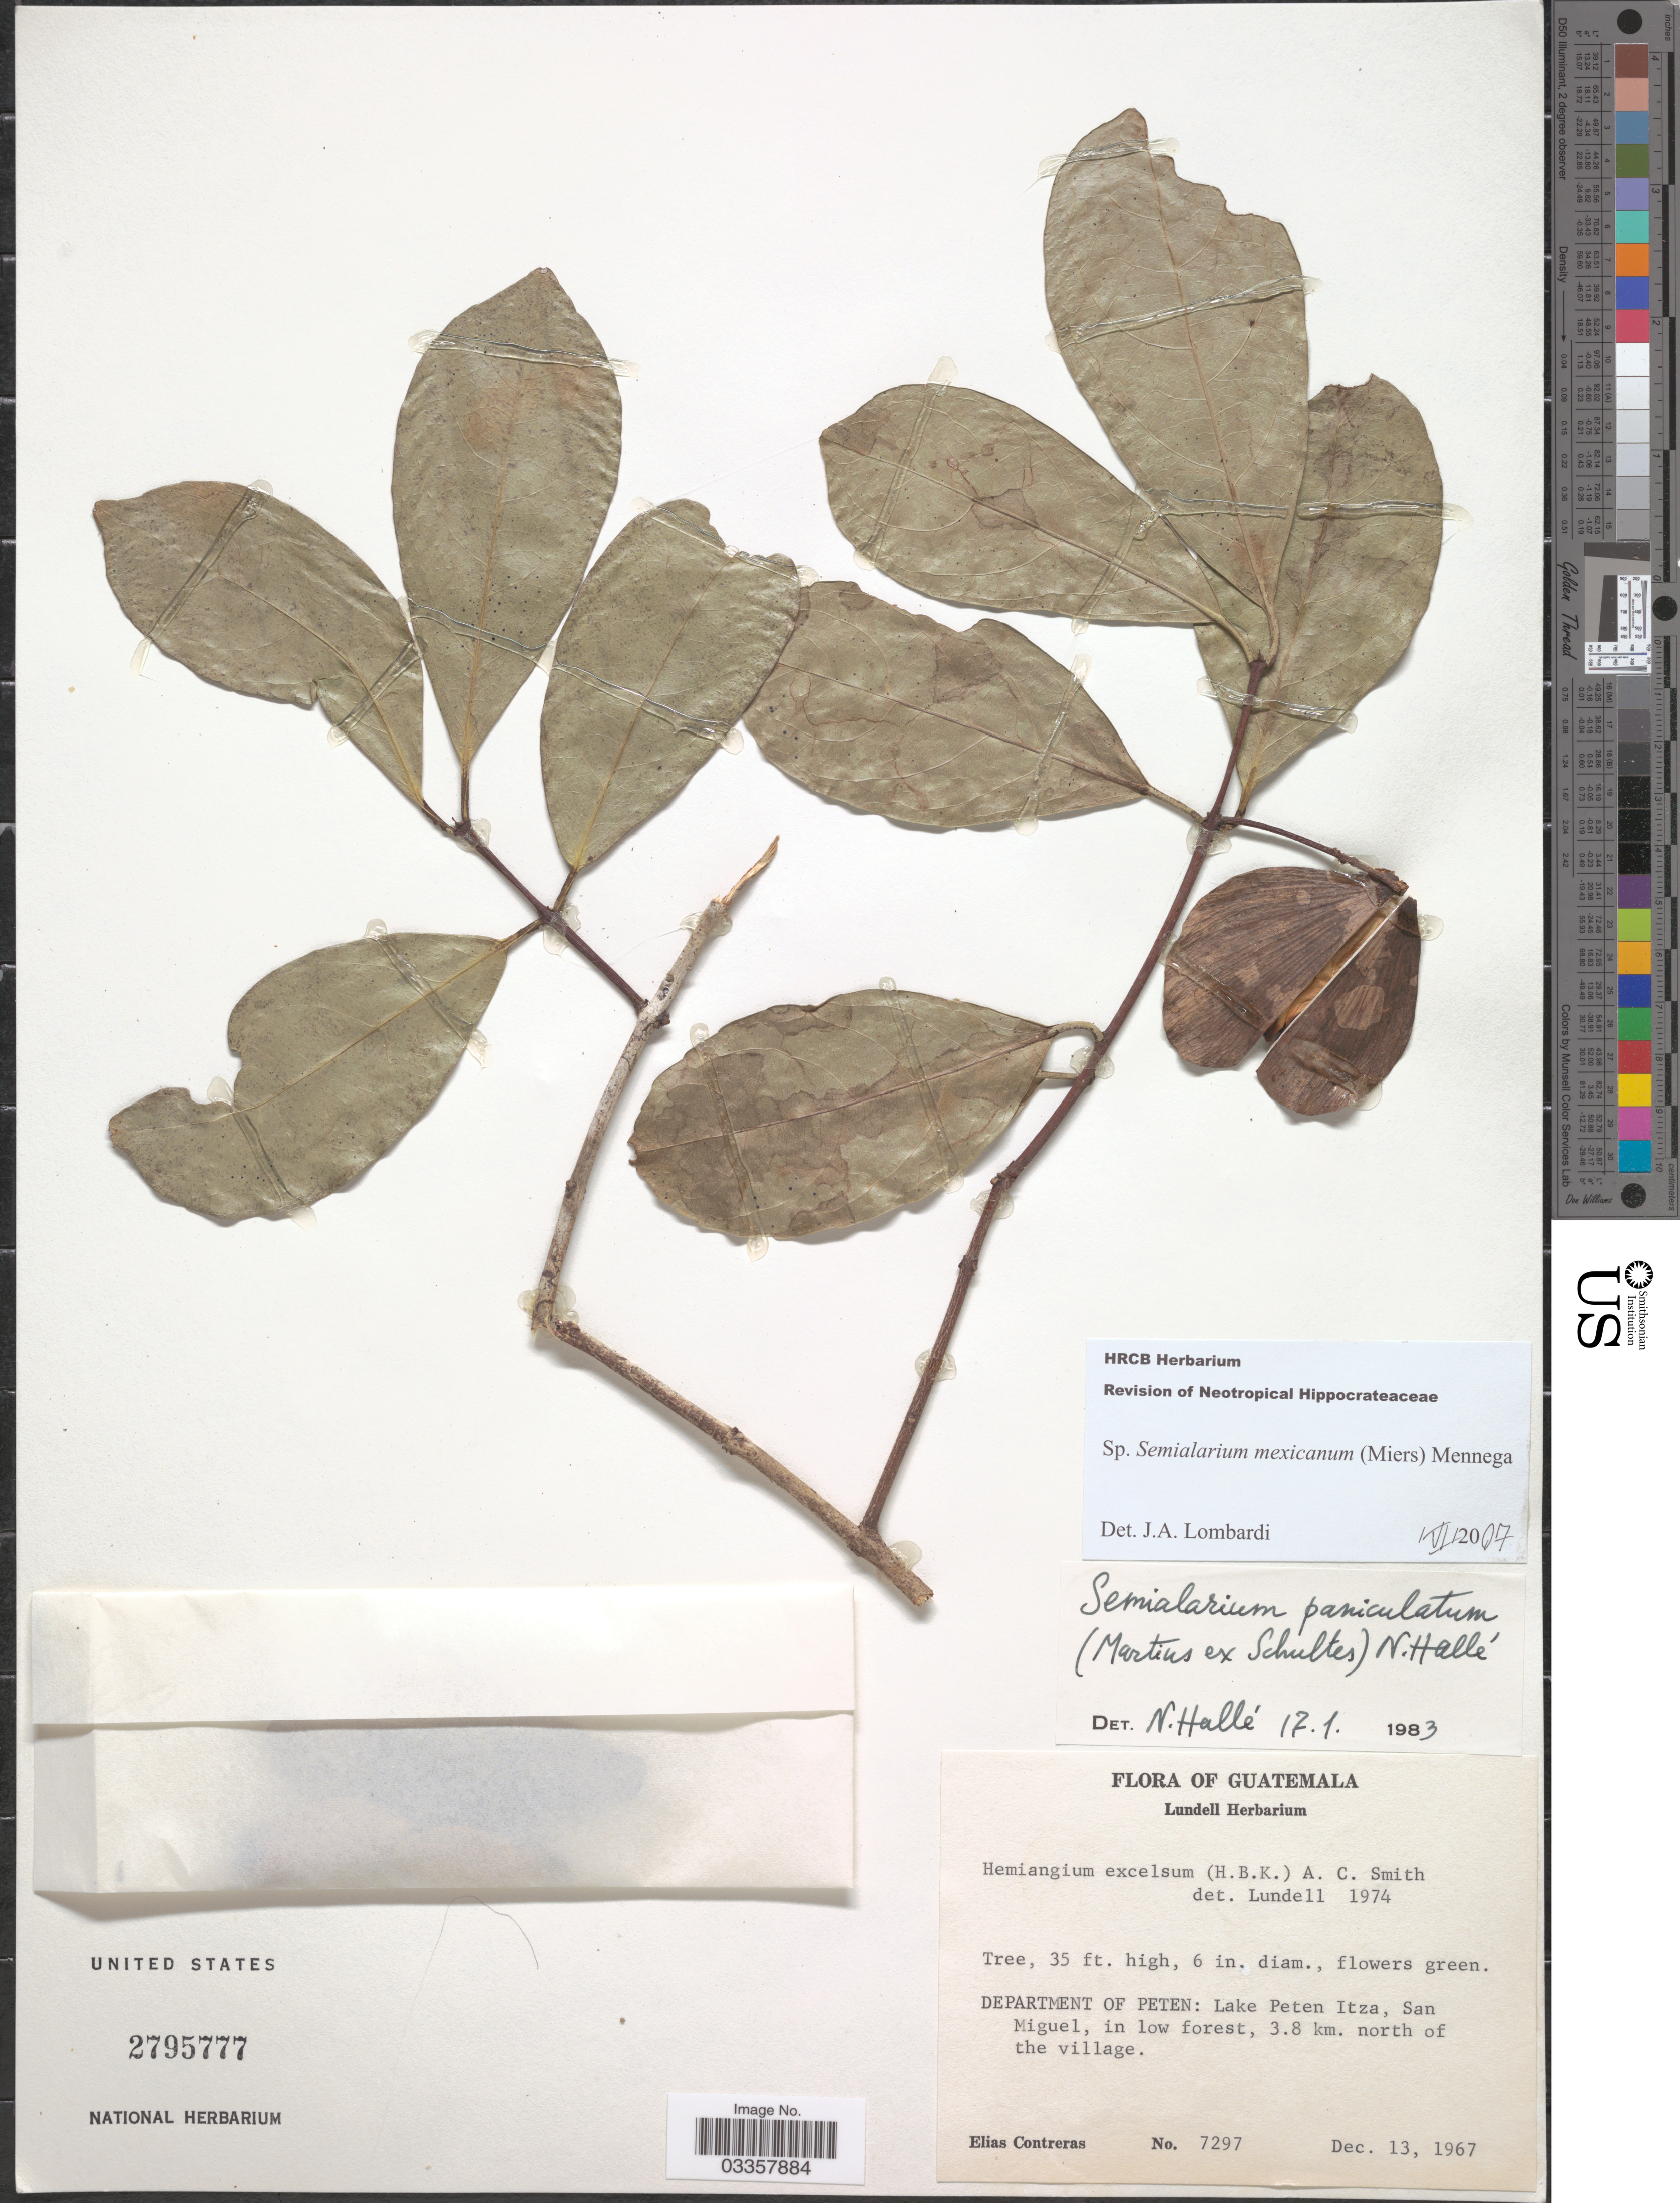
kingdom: Plantae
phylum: Tracheophyta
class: Magnoliopsida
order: Celastrales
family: Celastraceae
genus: Semialarium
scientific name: Semialarium mexicanum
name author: (Miers) Mennega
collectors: E. Contreras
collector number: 7297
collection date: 1967-12-13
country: Guatemala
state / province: El Petén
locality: Department of Peten: Lake Peten Itza, San Miguel, in low forest, 3.8 km. north of village.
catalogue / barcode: US 2795777